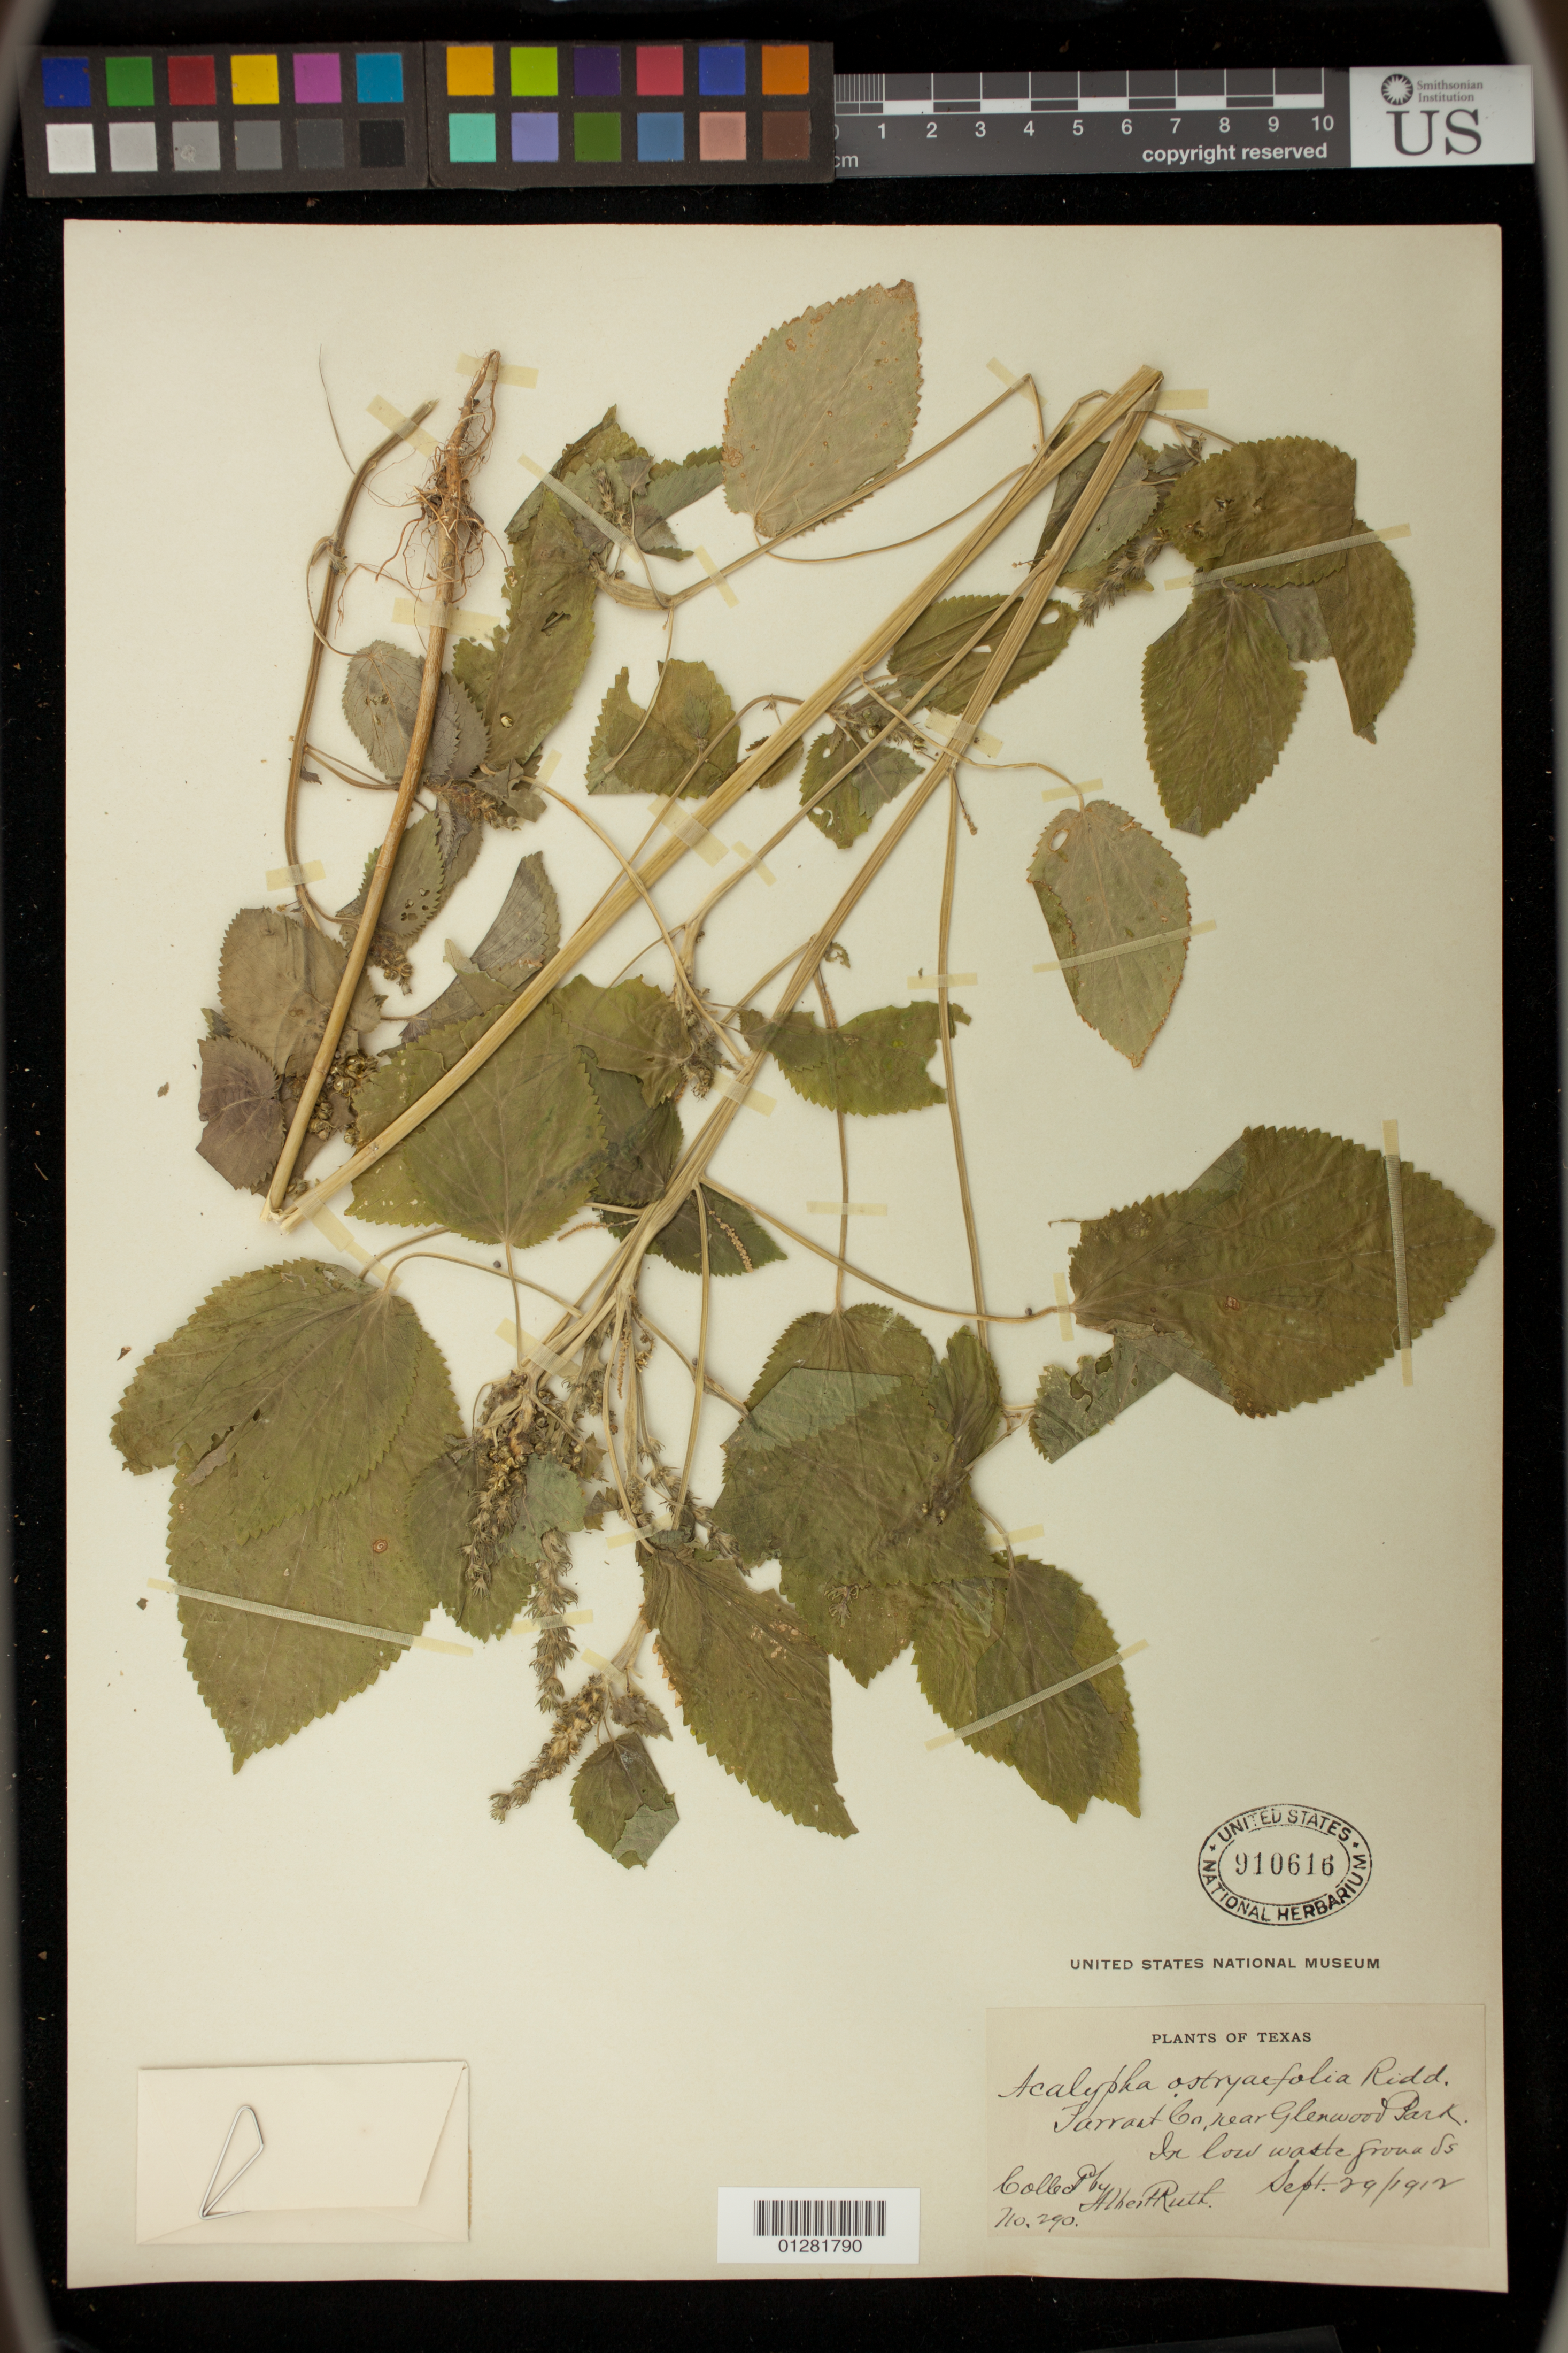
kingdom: Plantae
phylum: Tracheophyta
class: Magnoliopsida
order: Malpighiales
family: Euphorbiaceae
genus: Acalypha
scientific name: Acalypha ostryifolia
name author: Ridd.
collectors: A. Ruth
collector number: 290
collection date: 1912-09-29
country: United States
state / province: Texas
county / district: Tarrant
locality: near Glenwood Park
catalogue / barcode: US 910616